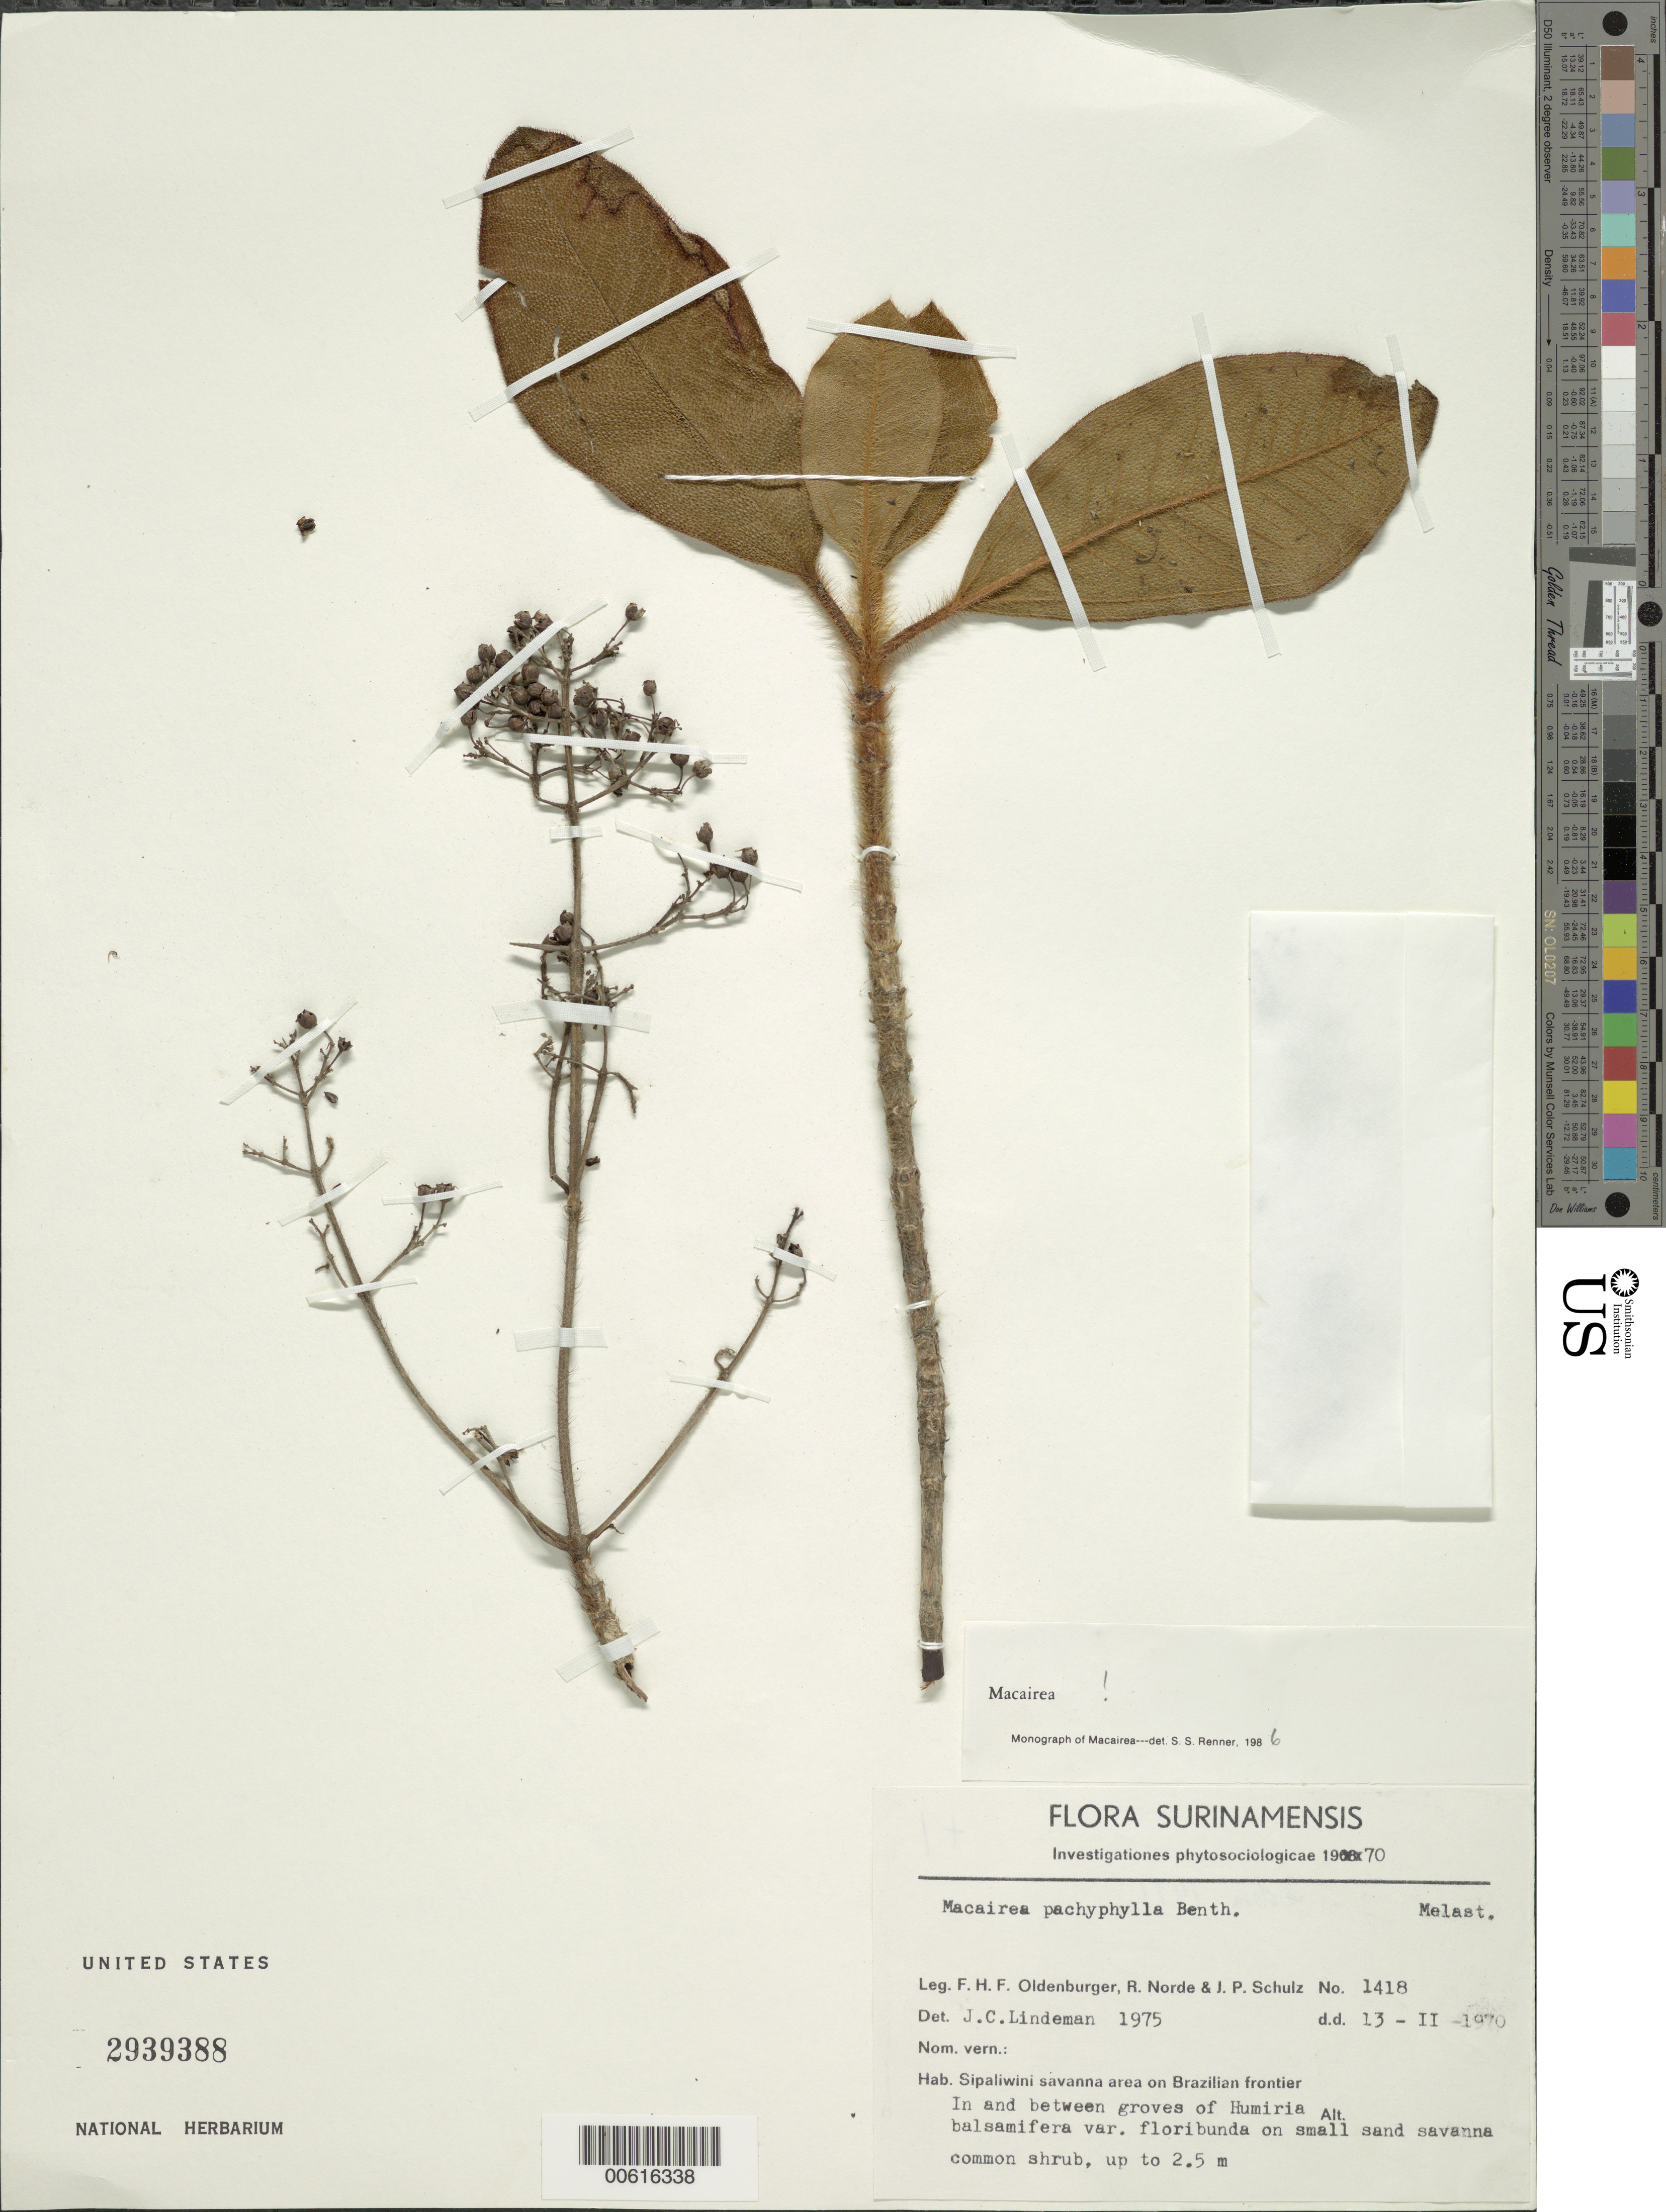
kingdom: Plantae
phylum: Tracheophyta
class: Magnoliopsida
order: Myrtales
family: Melastomataceae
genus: Macairea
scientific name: Macairea pachyphylla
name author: Benth.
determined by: Renner, S. S.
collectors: F. Oldenburger, R. Norde & J. P. Schulz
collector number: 1418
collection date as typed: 13-Feb-70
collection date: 1970-02-13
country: Suriname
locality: Sipaliwini Savanna, Brazilian frontier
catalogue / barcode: US 2939388